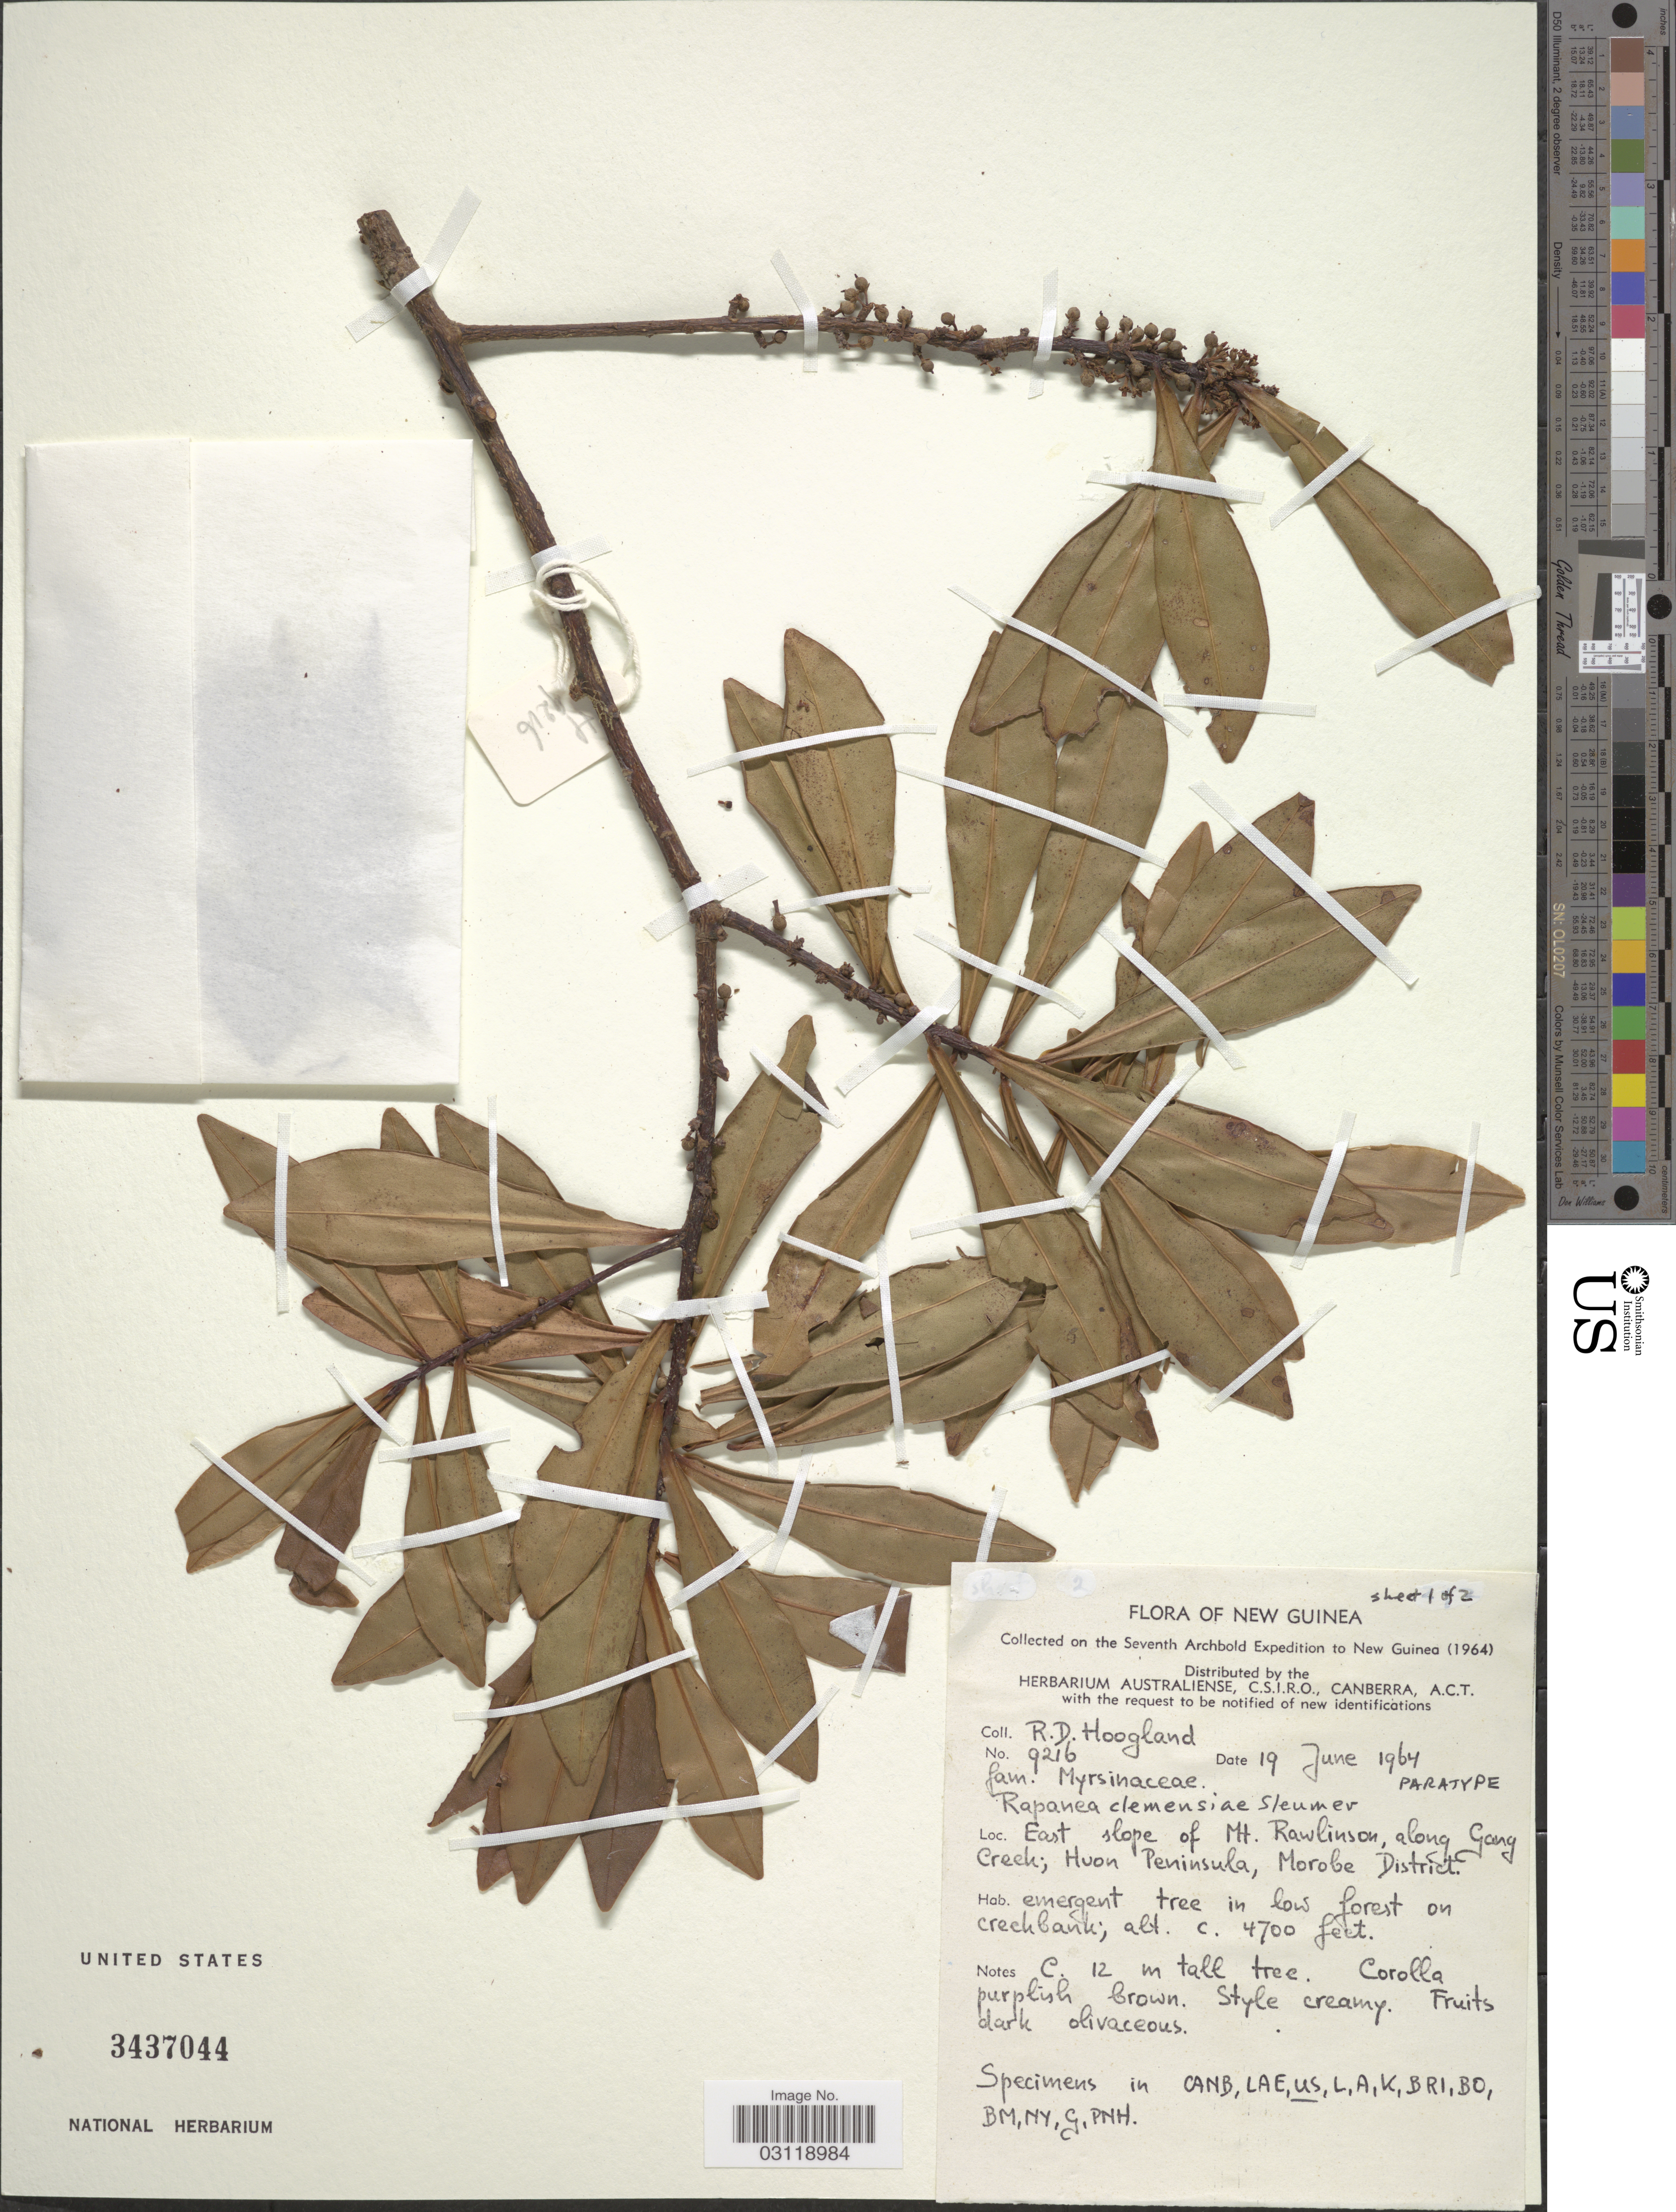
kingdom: Plantae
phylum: Tracheophyta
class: Magnoliopsida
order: Ericales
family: Primulaceae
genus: Rapanea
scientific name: Rapanea clemensiae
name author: Sleumer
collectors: R. D. Hoogland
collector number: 9216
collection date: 1964-06-19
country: Papua New Guinea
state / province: Morobe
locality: New Guinea. East slope of Mt. Rawlinson, along Gang Creek; Huon Peninsula.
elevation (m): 1433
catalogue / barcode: US 3437044